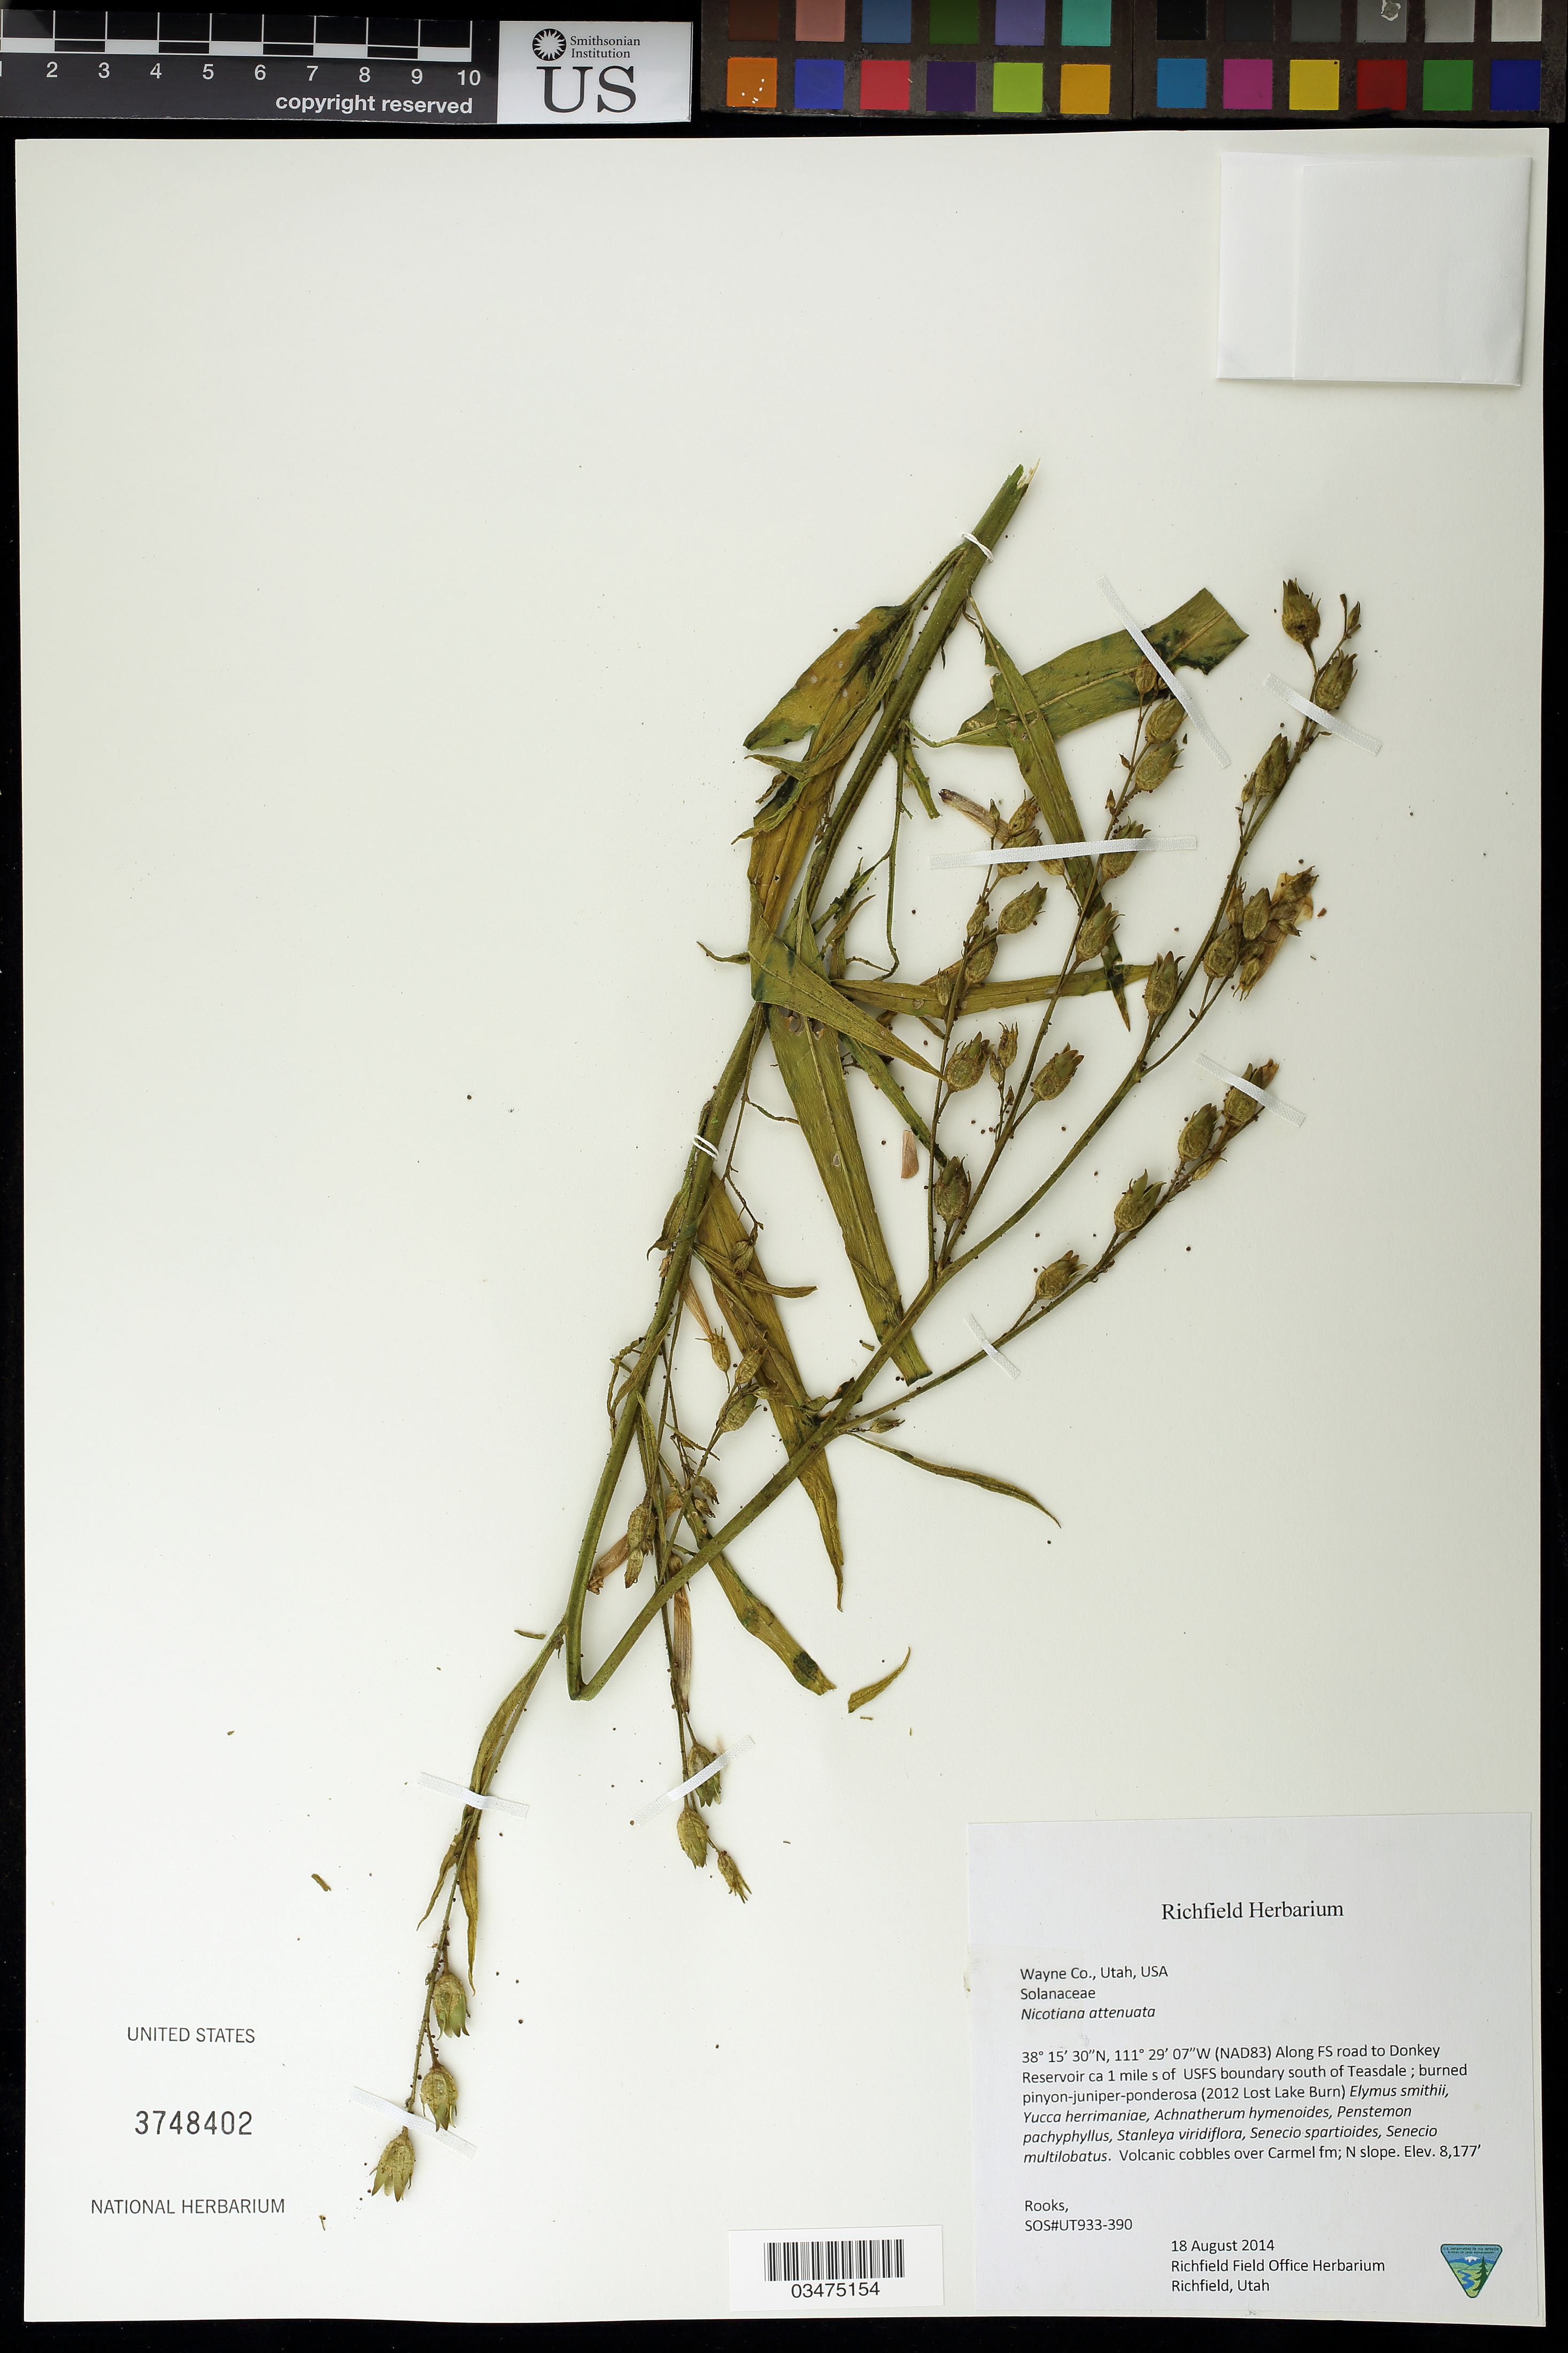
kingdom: Plantae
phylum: Tracheophyta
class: Magnoliopsida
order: Solanales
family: Solanaceae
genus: Nicotiana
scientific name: Nicotiana attenuata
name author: Torr. ex S. Watson in C. King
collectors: -. Rooks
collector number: UT933-390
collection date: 2014-08-18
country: United States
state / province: Utah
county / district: Wayne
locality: Along FS road to Donkey Reservoir, 1 mi. S of USFS boundary S of Teasdale. (2012 Lost Lake Burn)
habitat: Volcanic cobbles over Carmel fm. Burned pinyon-juniper ponderosa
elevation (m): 2492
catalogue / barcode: US 3748402